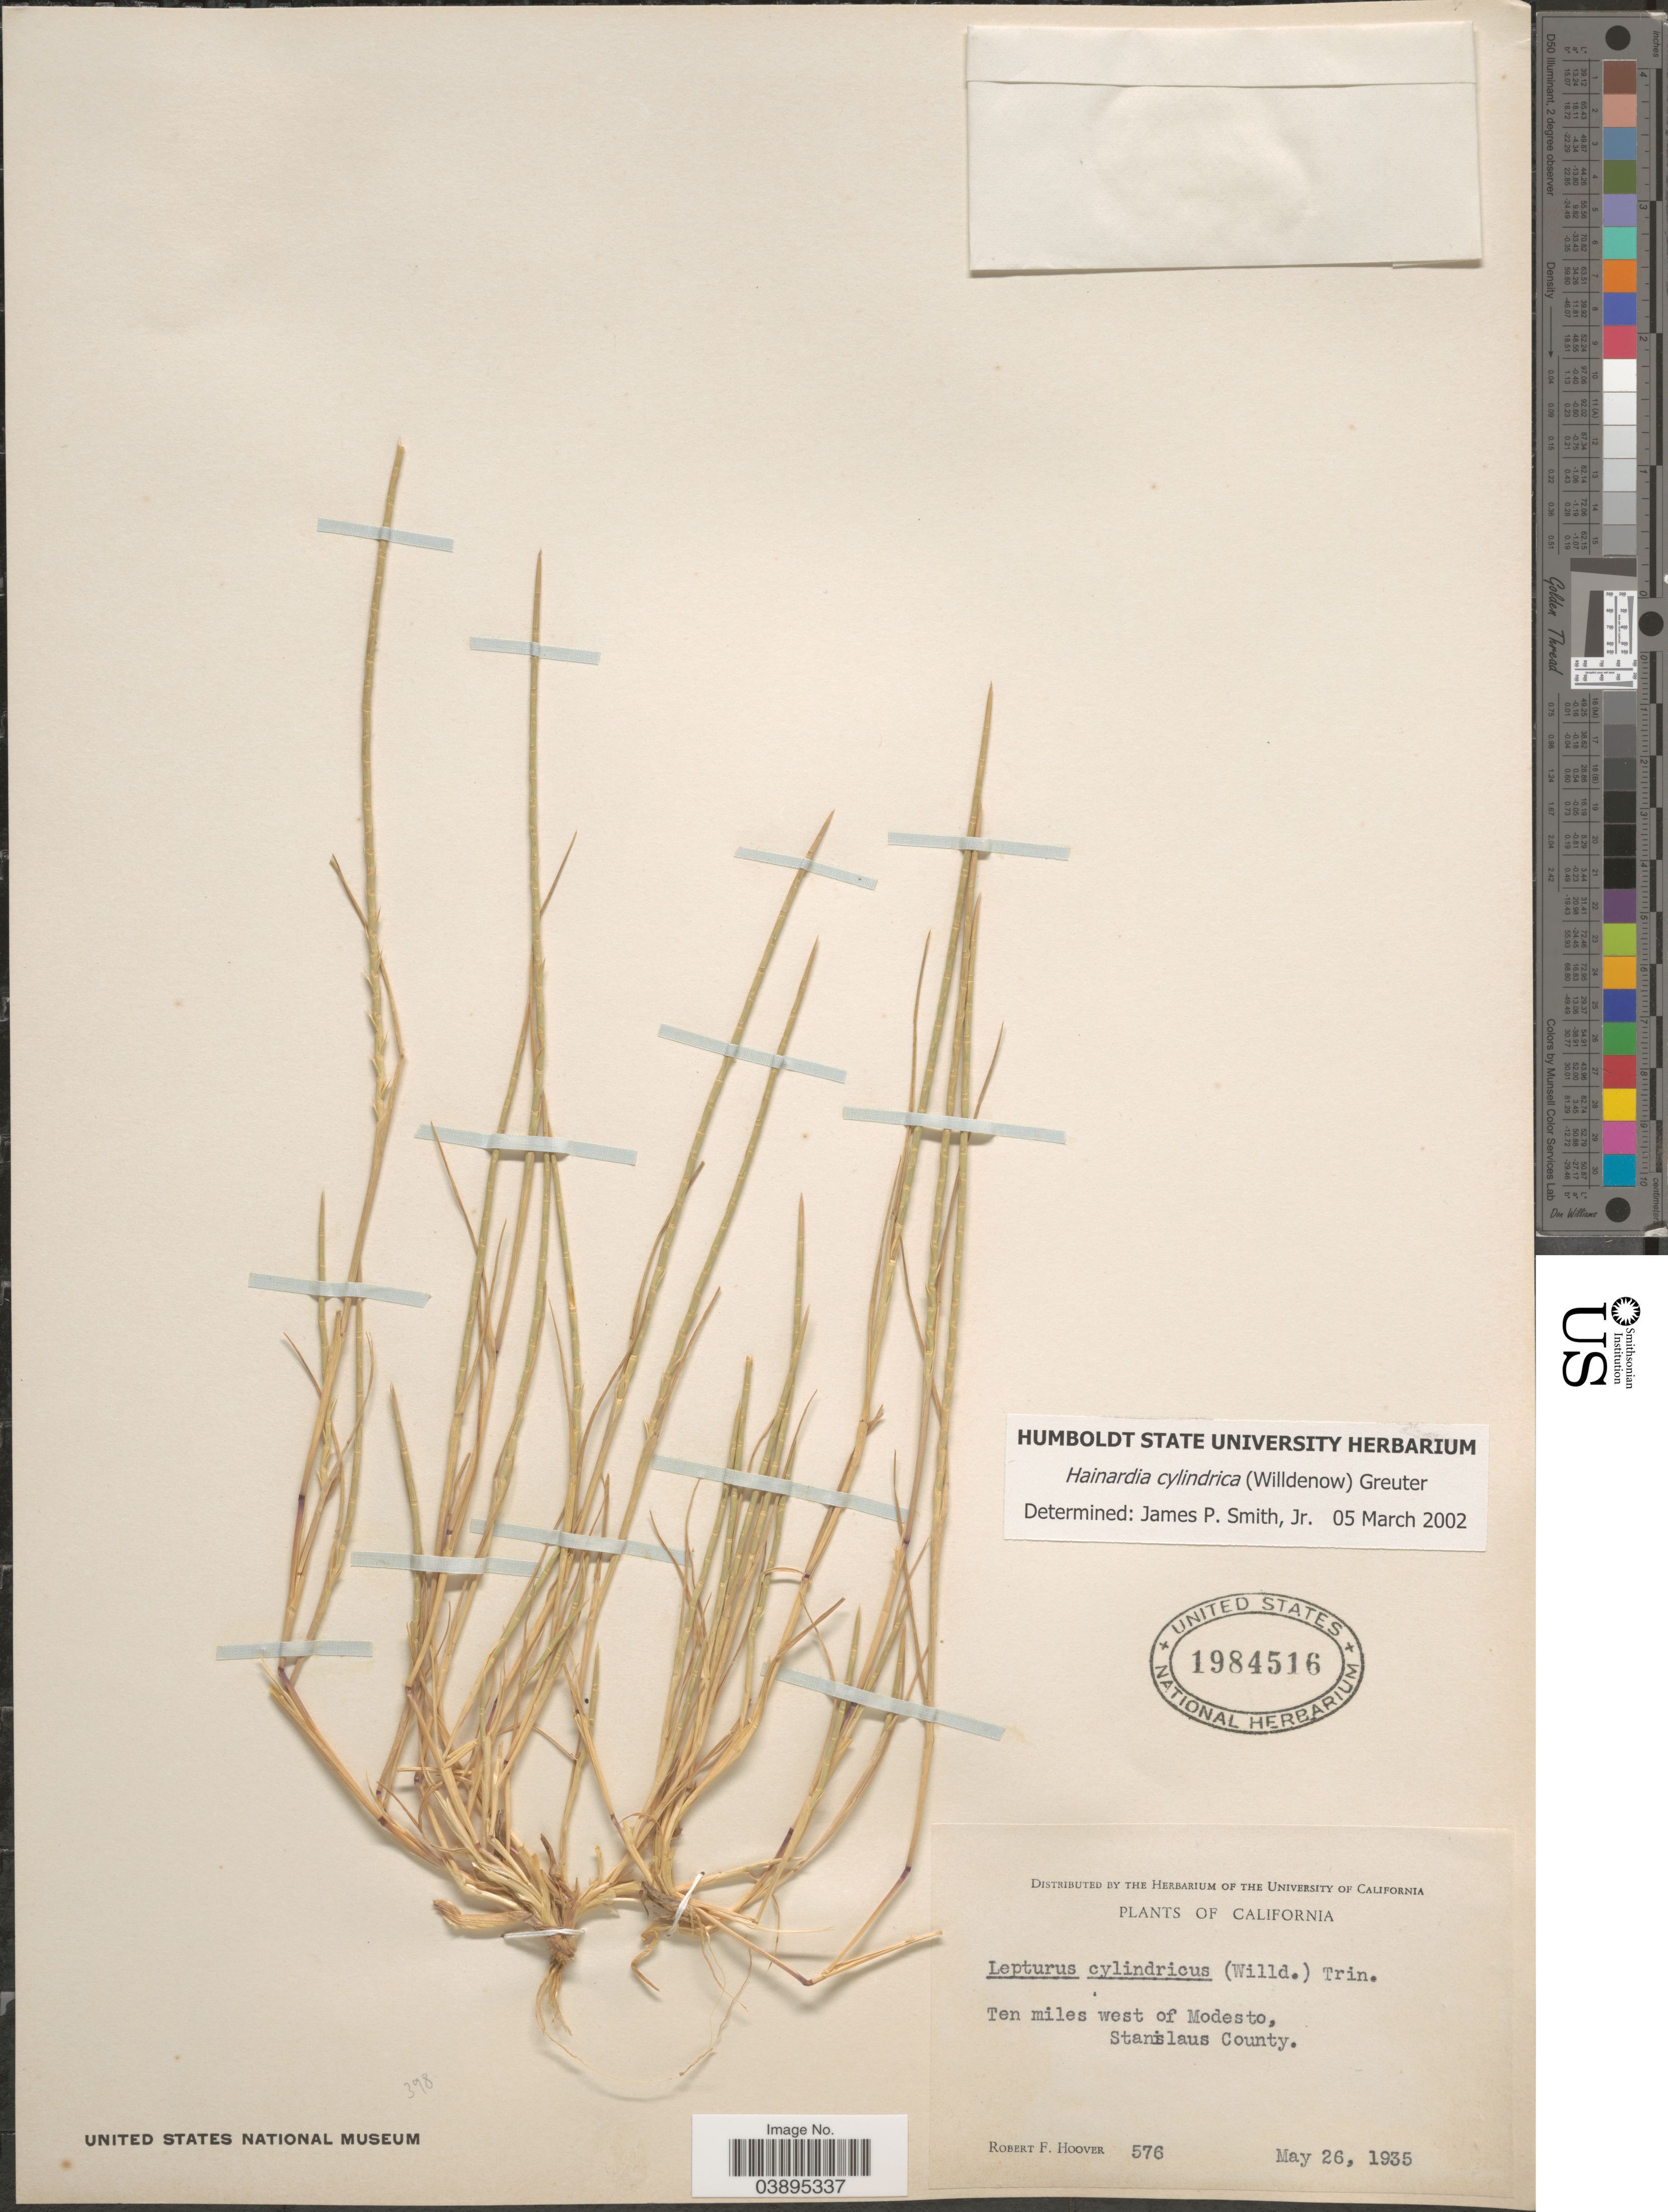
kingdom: Plantae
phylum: Tracheophyta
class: Liliopsida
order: Poales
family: Poaceae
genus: Hainardia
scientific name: Hainardia cylindrica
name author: (Willd.) Greuter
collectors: R. F. Hoover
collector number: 576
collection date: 1935-05-26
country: United States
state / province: California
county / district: Stanislaus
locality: Ten miles west of Modesto, Stanislaus County.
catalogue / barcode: US 1984516